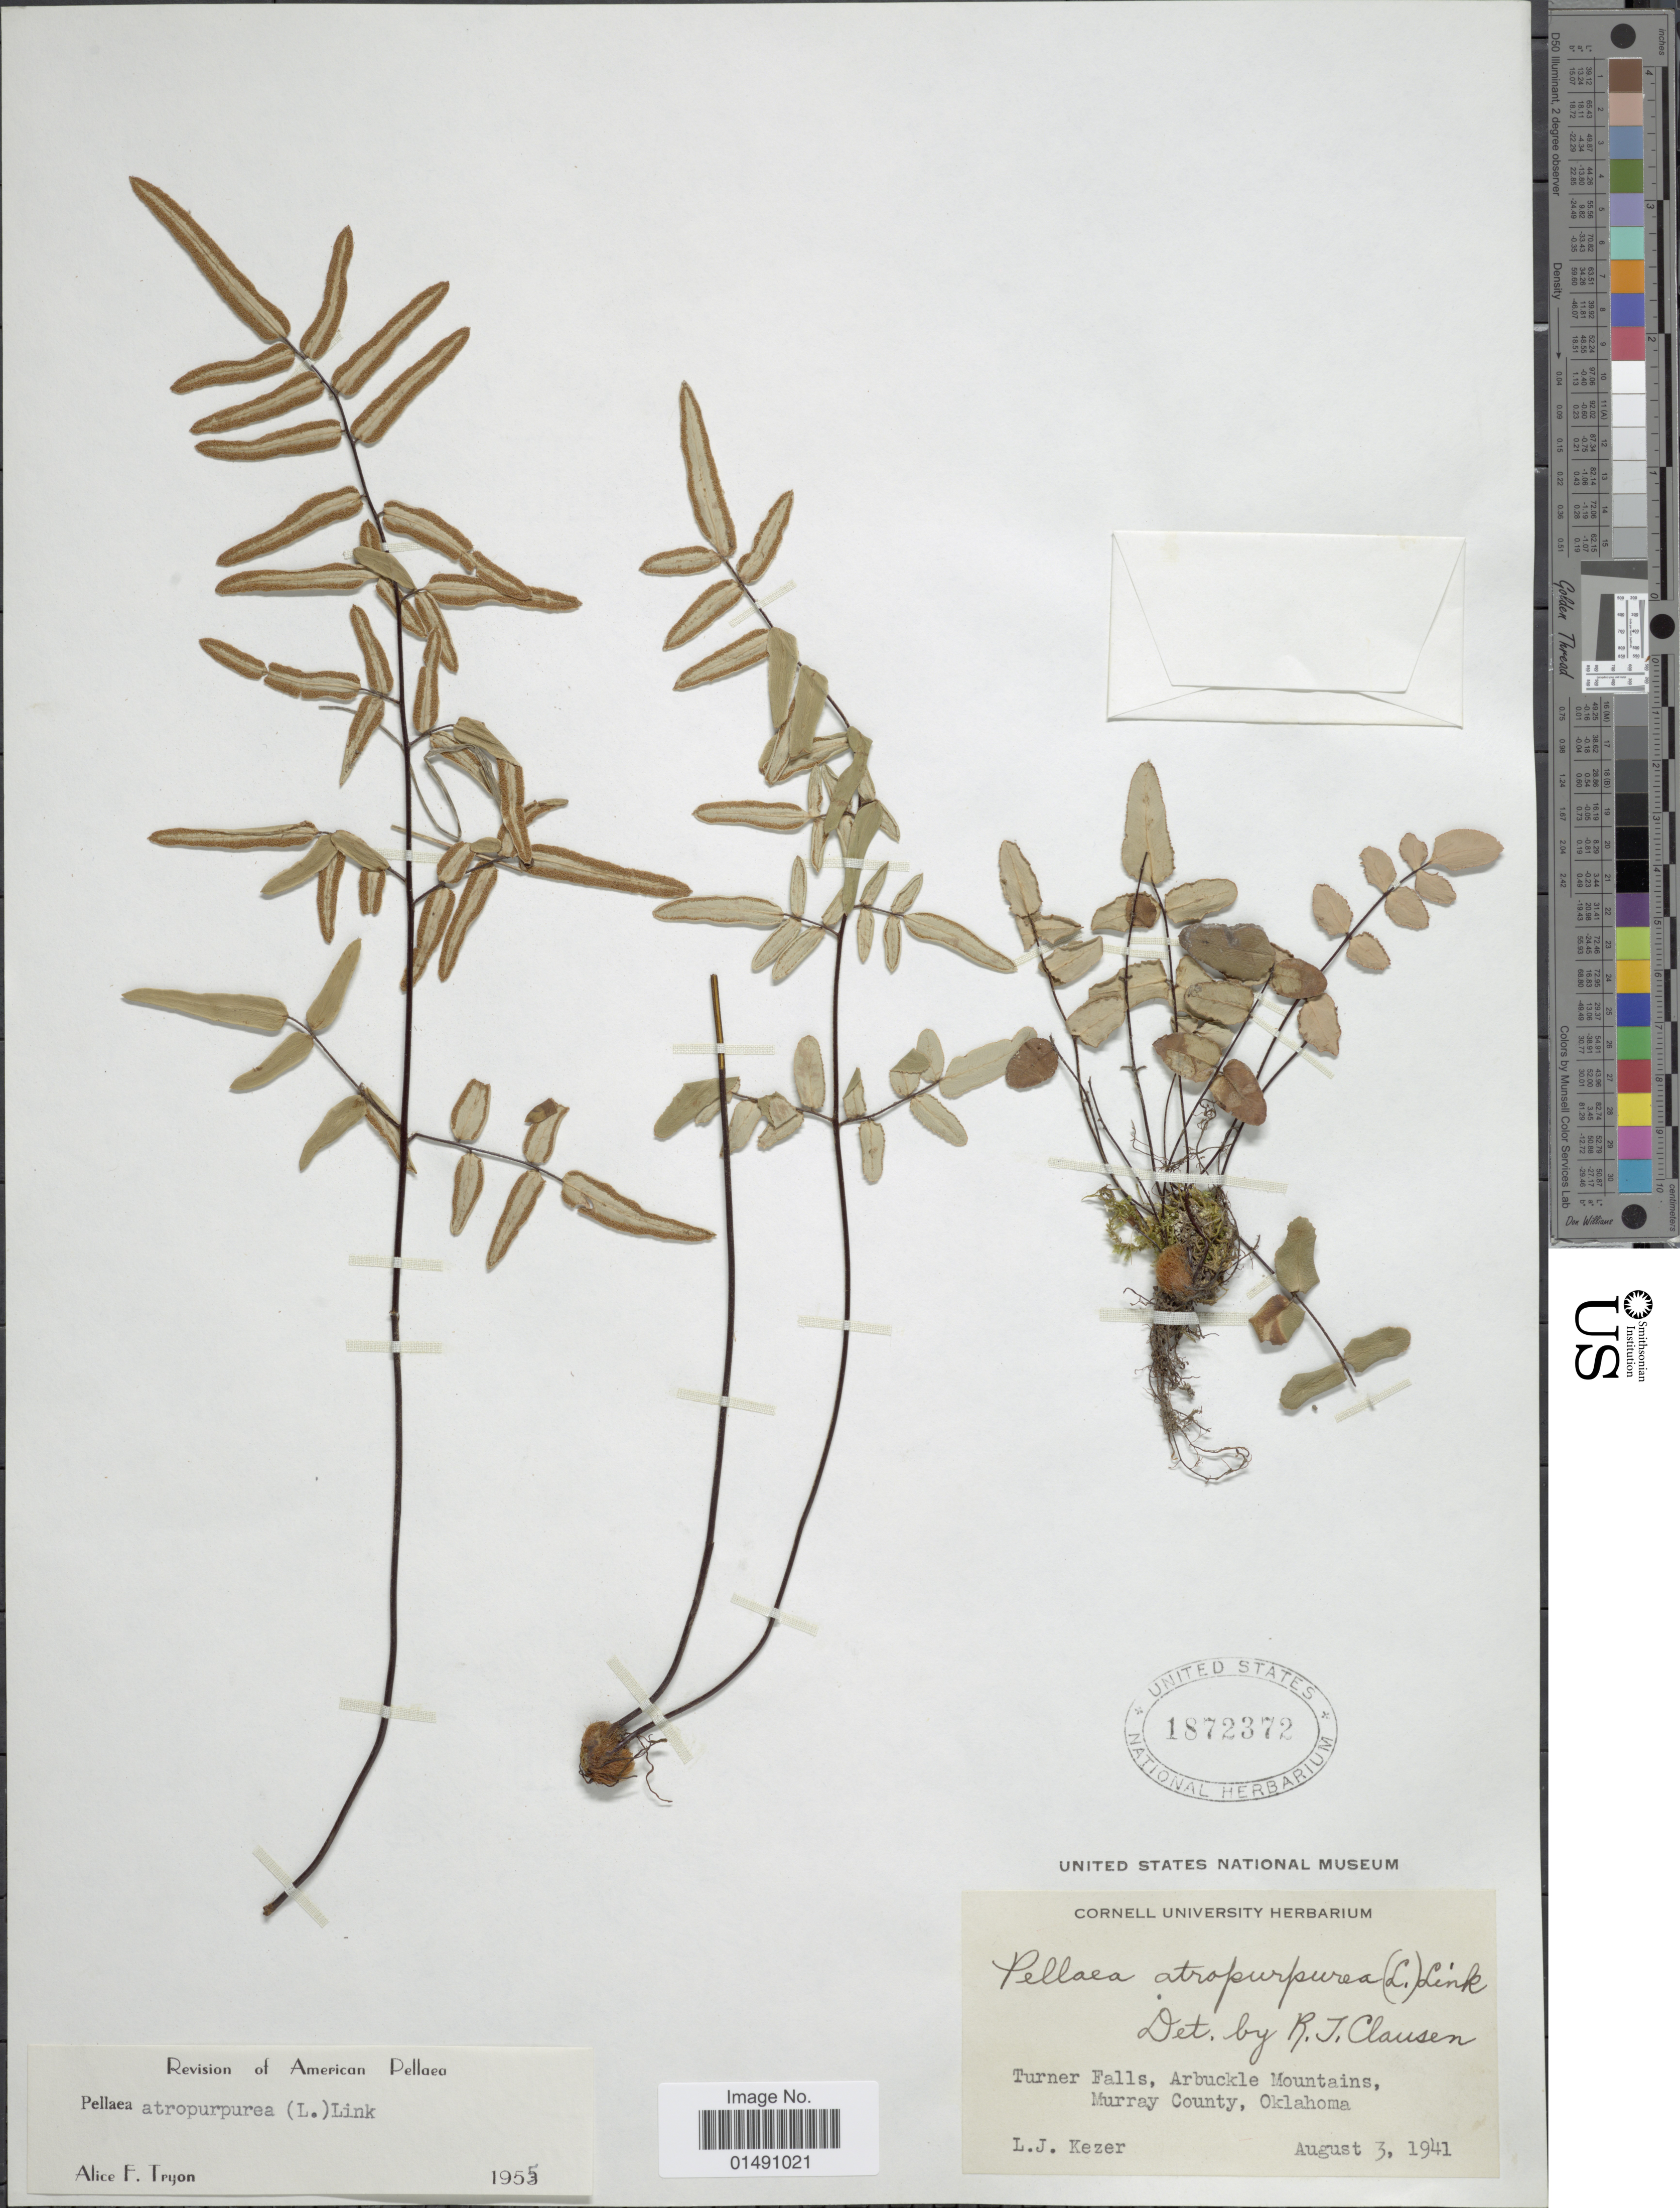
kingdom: Plantae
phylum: Tracheophyta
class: Polypodiopsida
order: Polypodiales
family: Pteridaceae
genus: Pellaea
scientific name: Pellaea atropurpurea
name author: (L.) Link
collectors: L. Kezer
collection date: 1941-08-03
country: United States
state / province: Oklahoma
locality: Turner Falls, Arbuckle Mountains, Murray County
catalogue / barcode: US 1872372